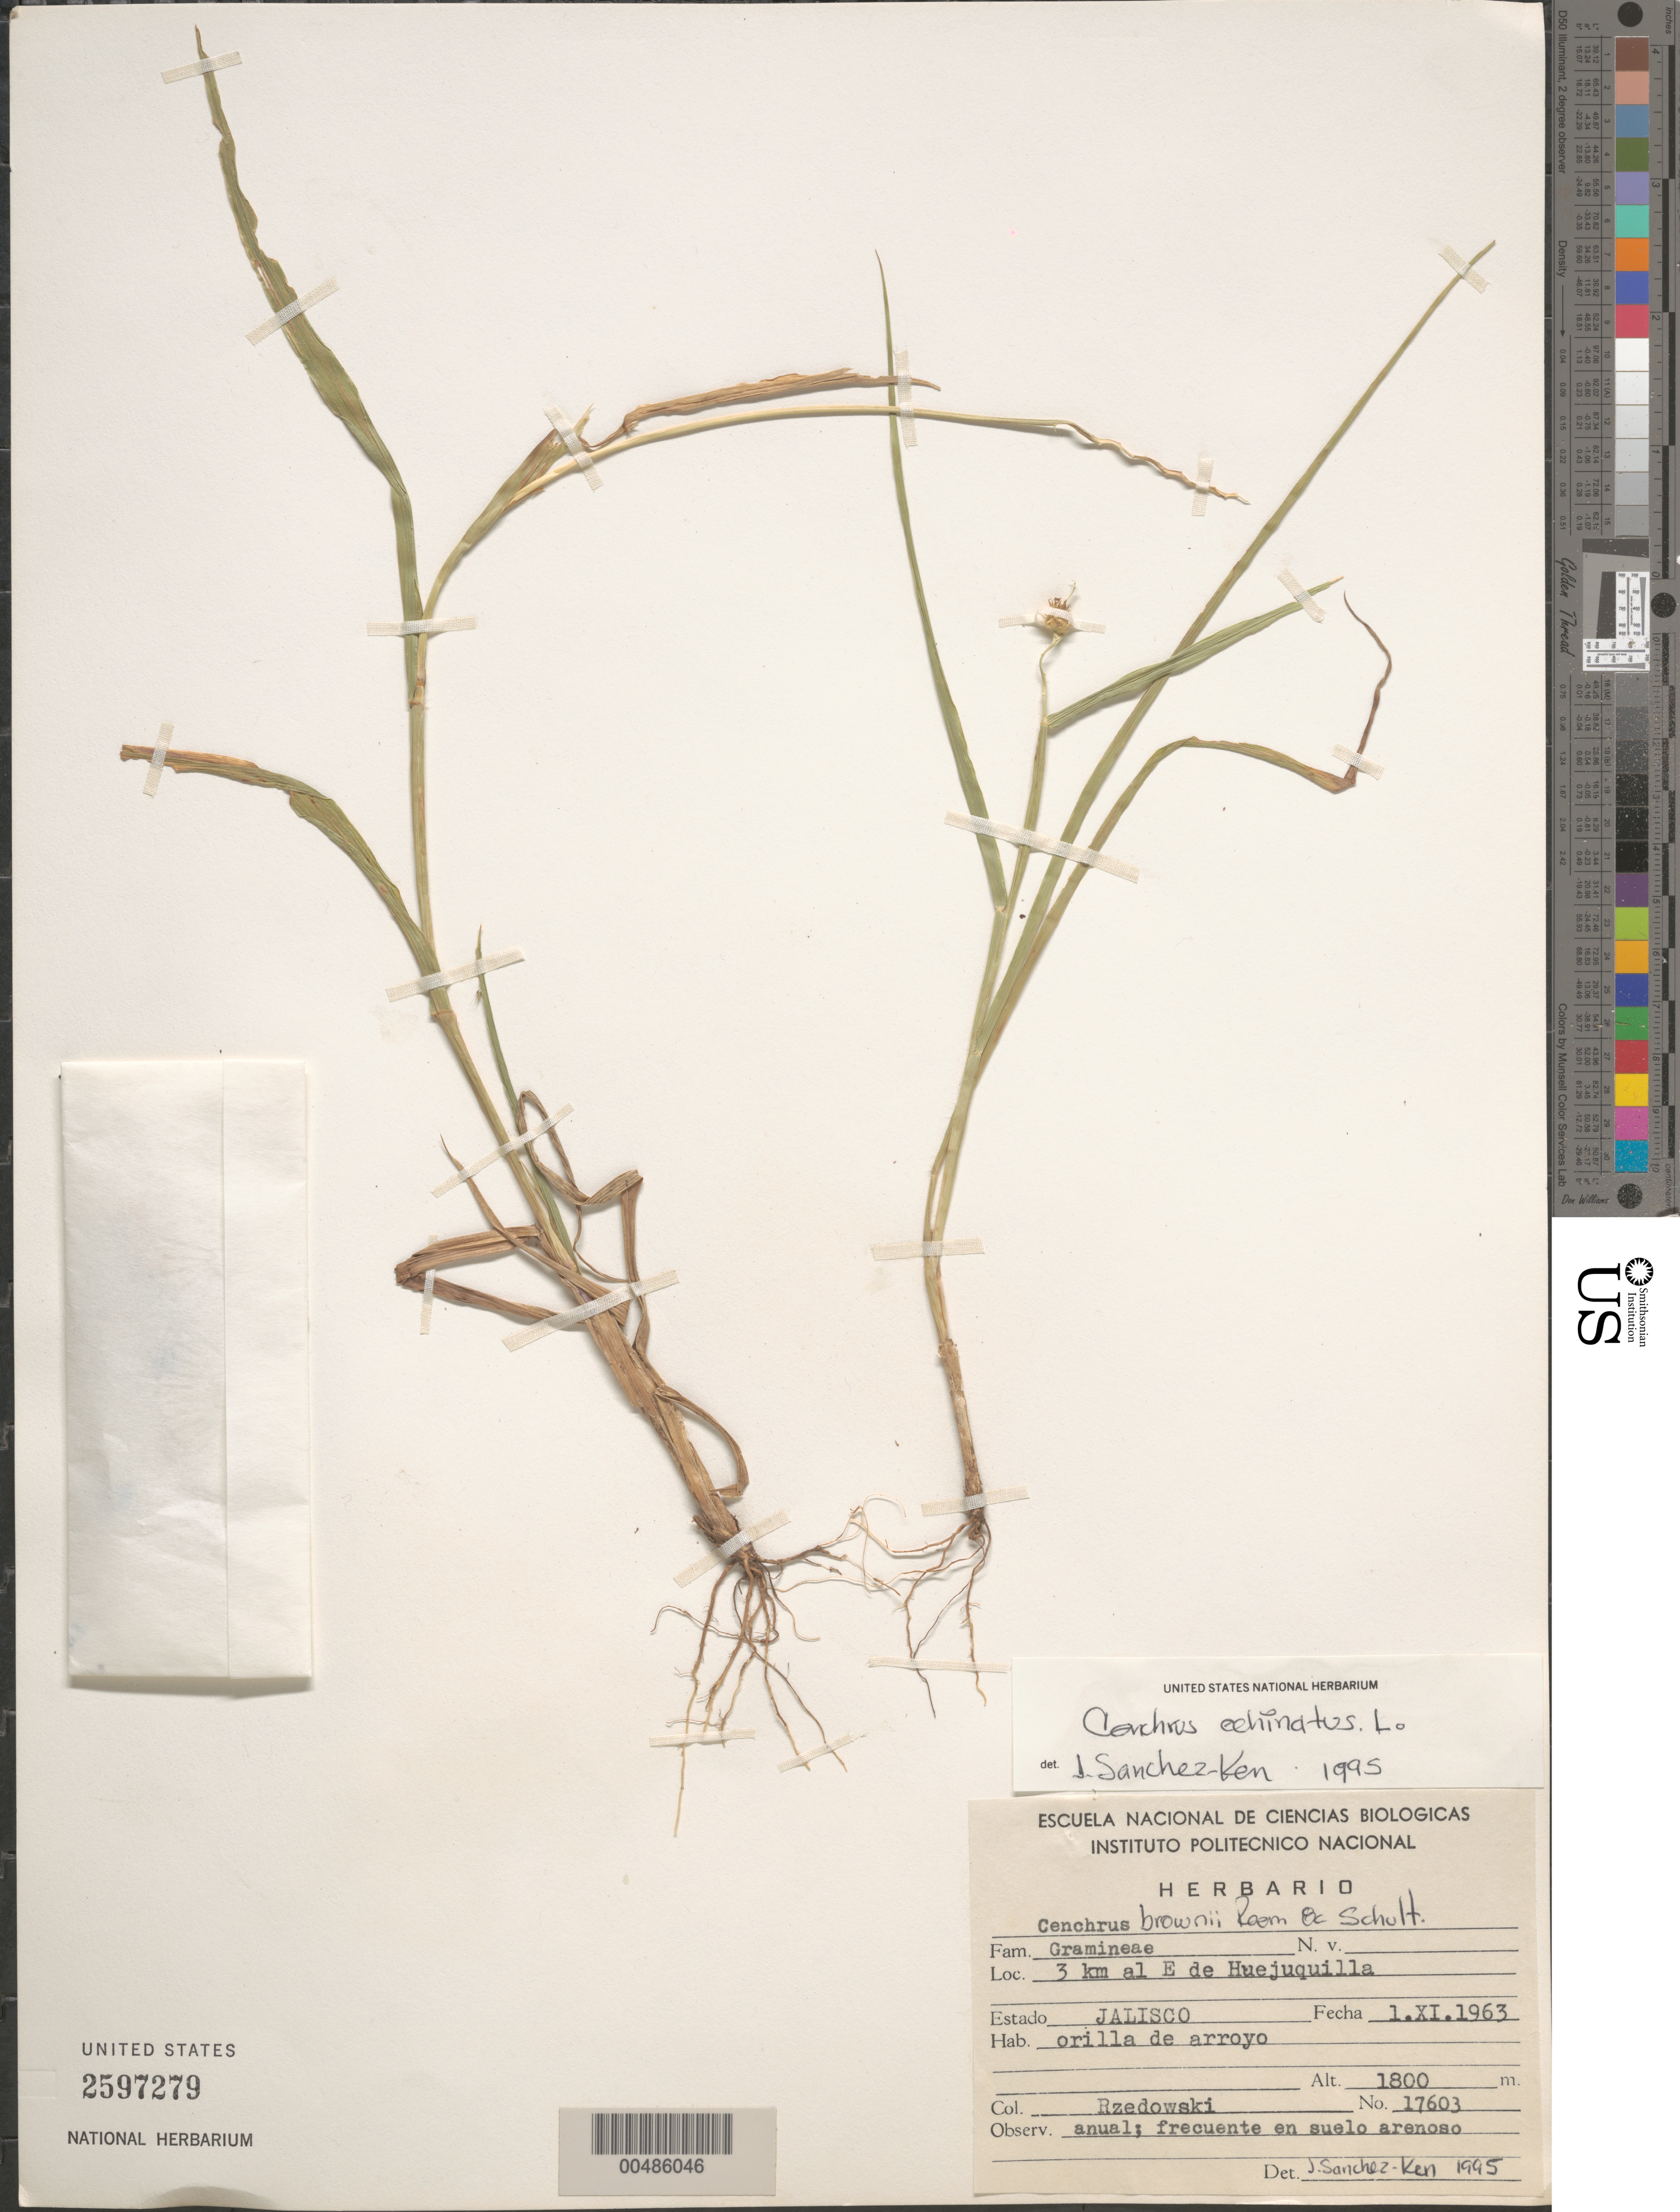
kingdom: Plantae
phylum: Tracheophyta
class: Liliopsida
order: Poales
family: Poaceae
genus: Cenchrus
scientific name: Cenchrus echinatus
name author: L.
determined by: Sánchez-Ken, J. G.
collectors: J. Rzedowski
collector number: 17603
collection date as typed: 1 Nov 1963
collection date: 1963-11-01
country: Mexico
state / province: Jalisco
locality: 3 km al E de Huejuquilla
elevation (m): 1800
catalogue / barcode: US 2597279